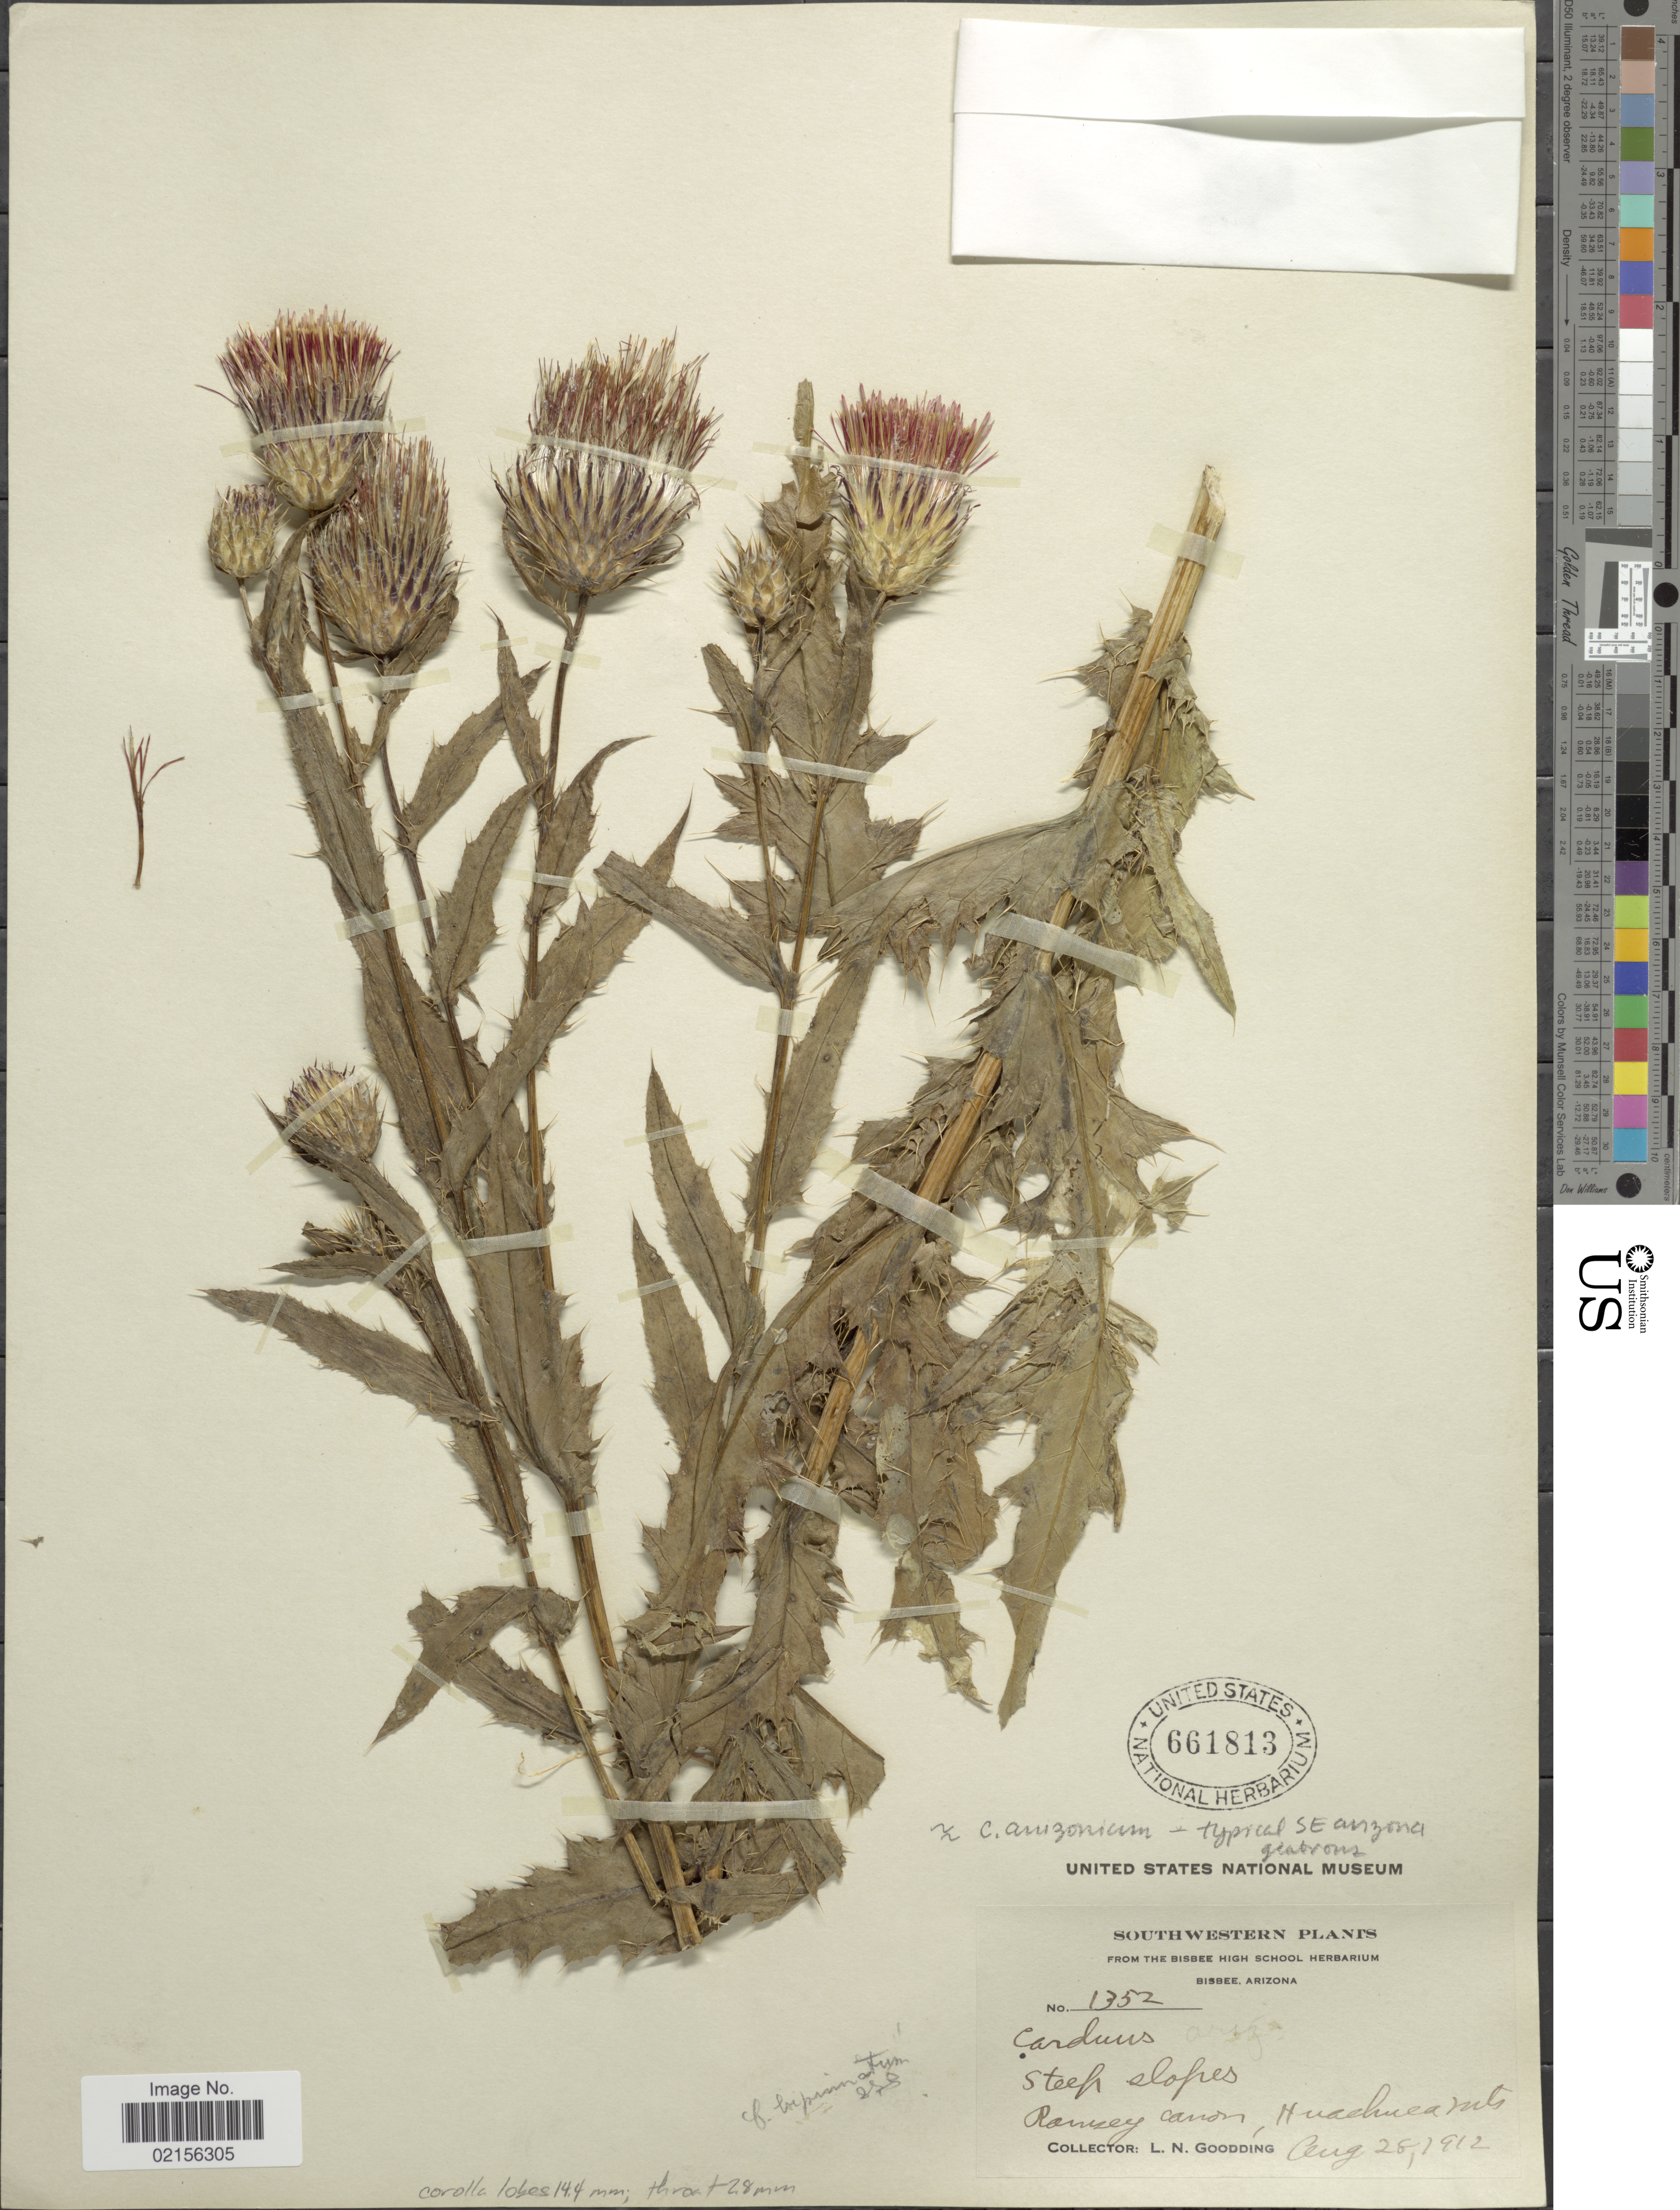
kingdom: Plantae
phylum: Tracheophyta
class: Magnoliopsida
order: Asterales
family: Asteraceae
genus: Cirsium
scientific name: Cirsium arizonicum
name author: (A. Gray) Petr.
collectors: L. N. Goodding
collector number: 1352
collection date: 1912-08-28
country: United States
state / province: Arizona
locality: Southwestern, Steep slopes, Ramsey Canon, Huachuca mts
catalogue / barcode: US 661813